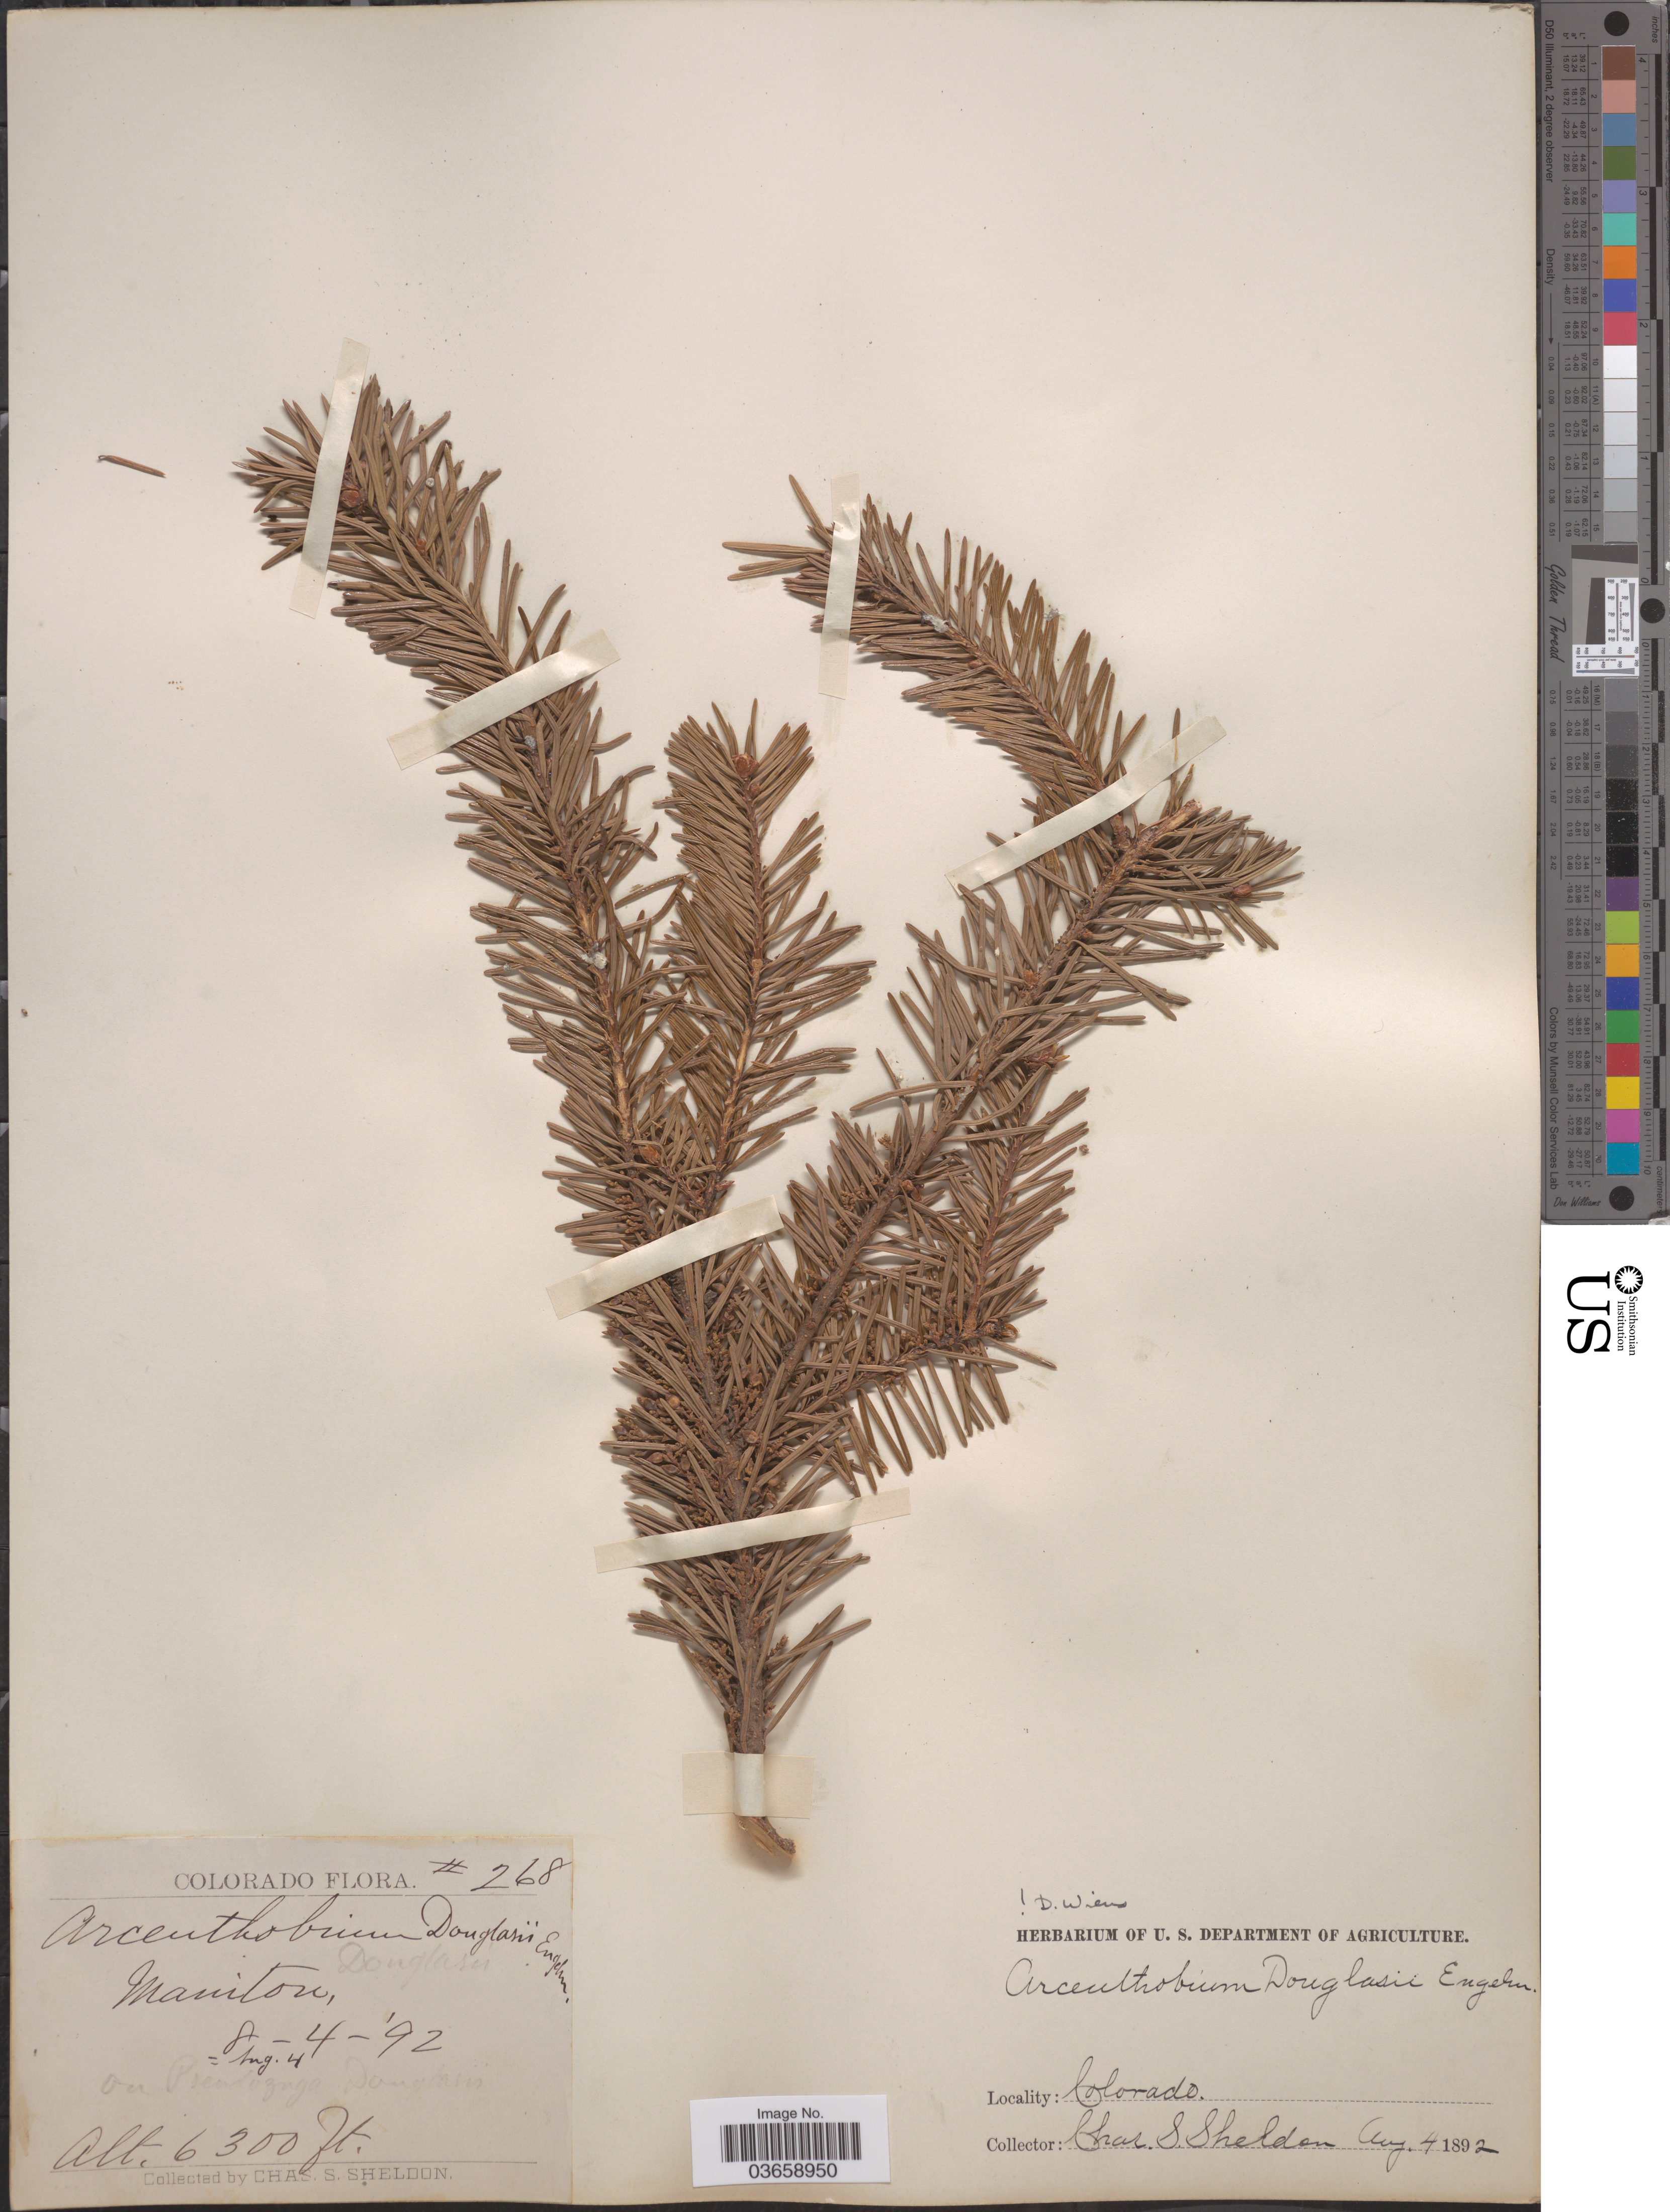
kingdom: Plantae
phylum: Tracheophyta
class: Magnoliopsida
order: Santalales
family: Viscaceae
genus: Arceuthobium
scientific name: Arceuthobium douglasii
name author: Engelm. in G.M. Wheeler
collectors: C. S. Sheldon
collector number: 268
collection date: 1892-08-04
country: United States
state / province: Colorado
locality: Manitou.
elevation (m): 1920